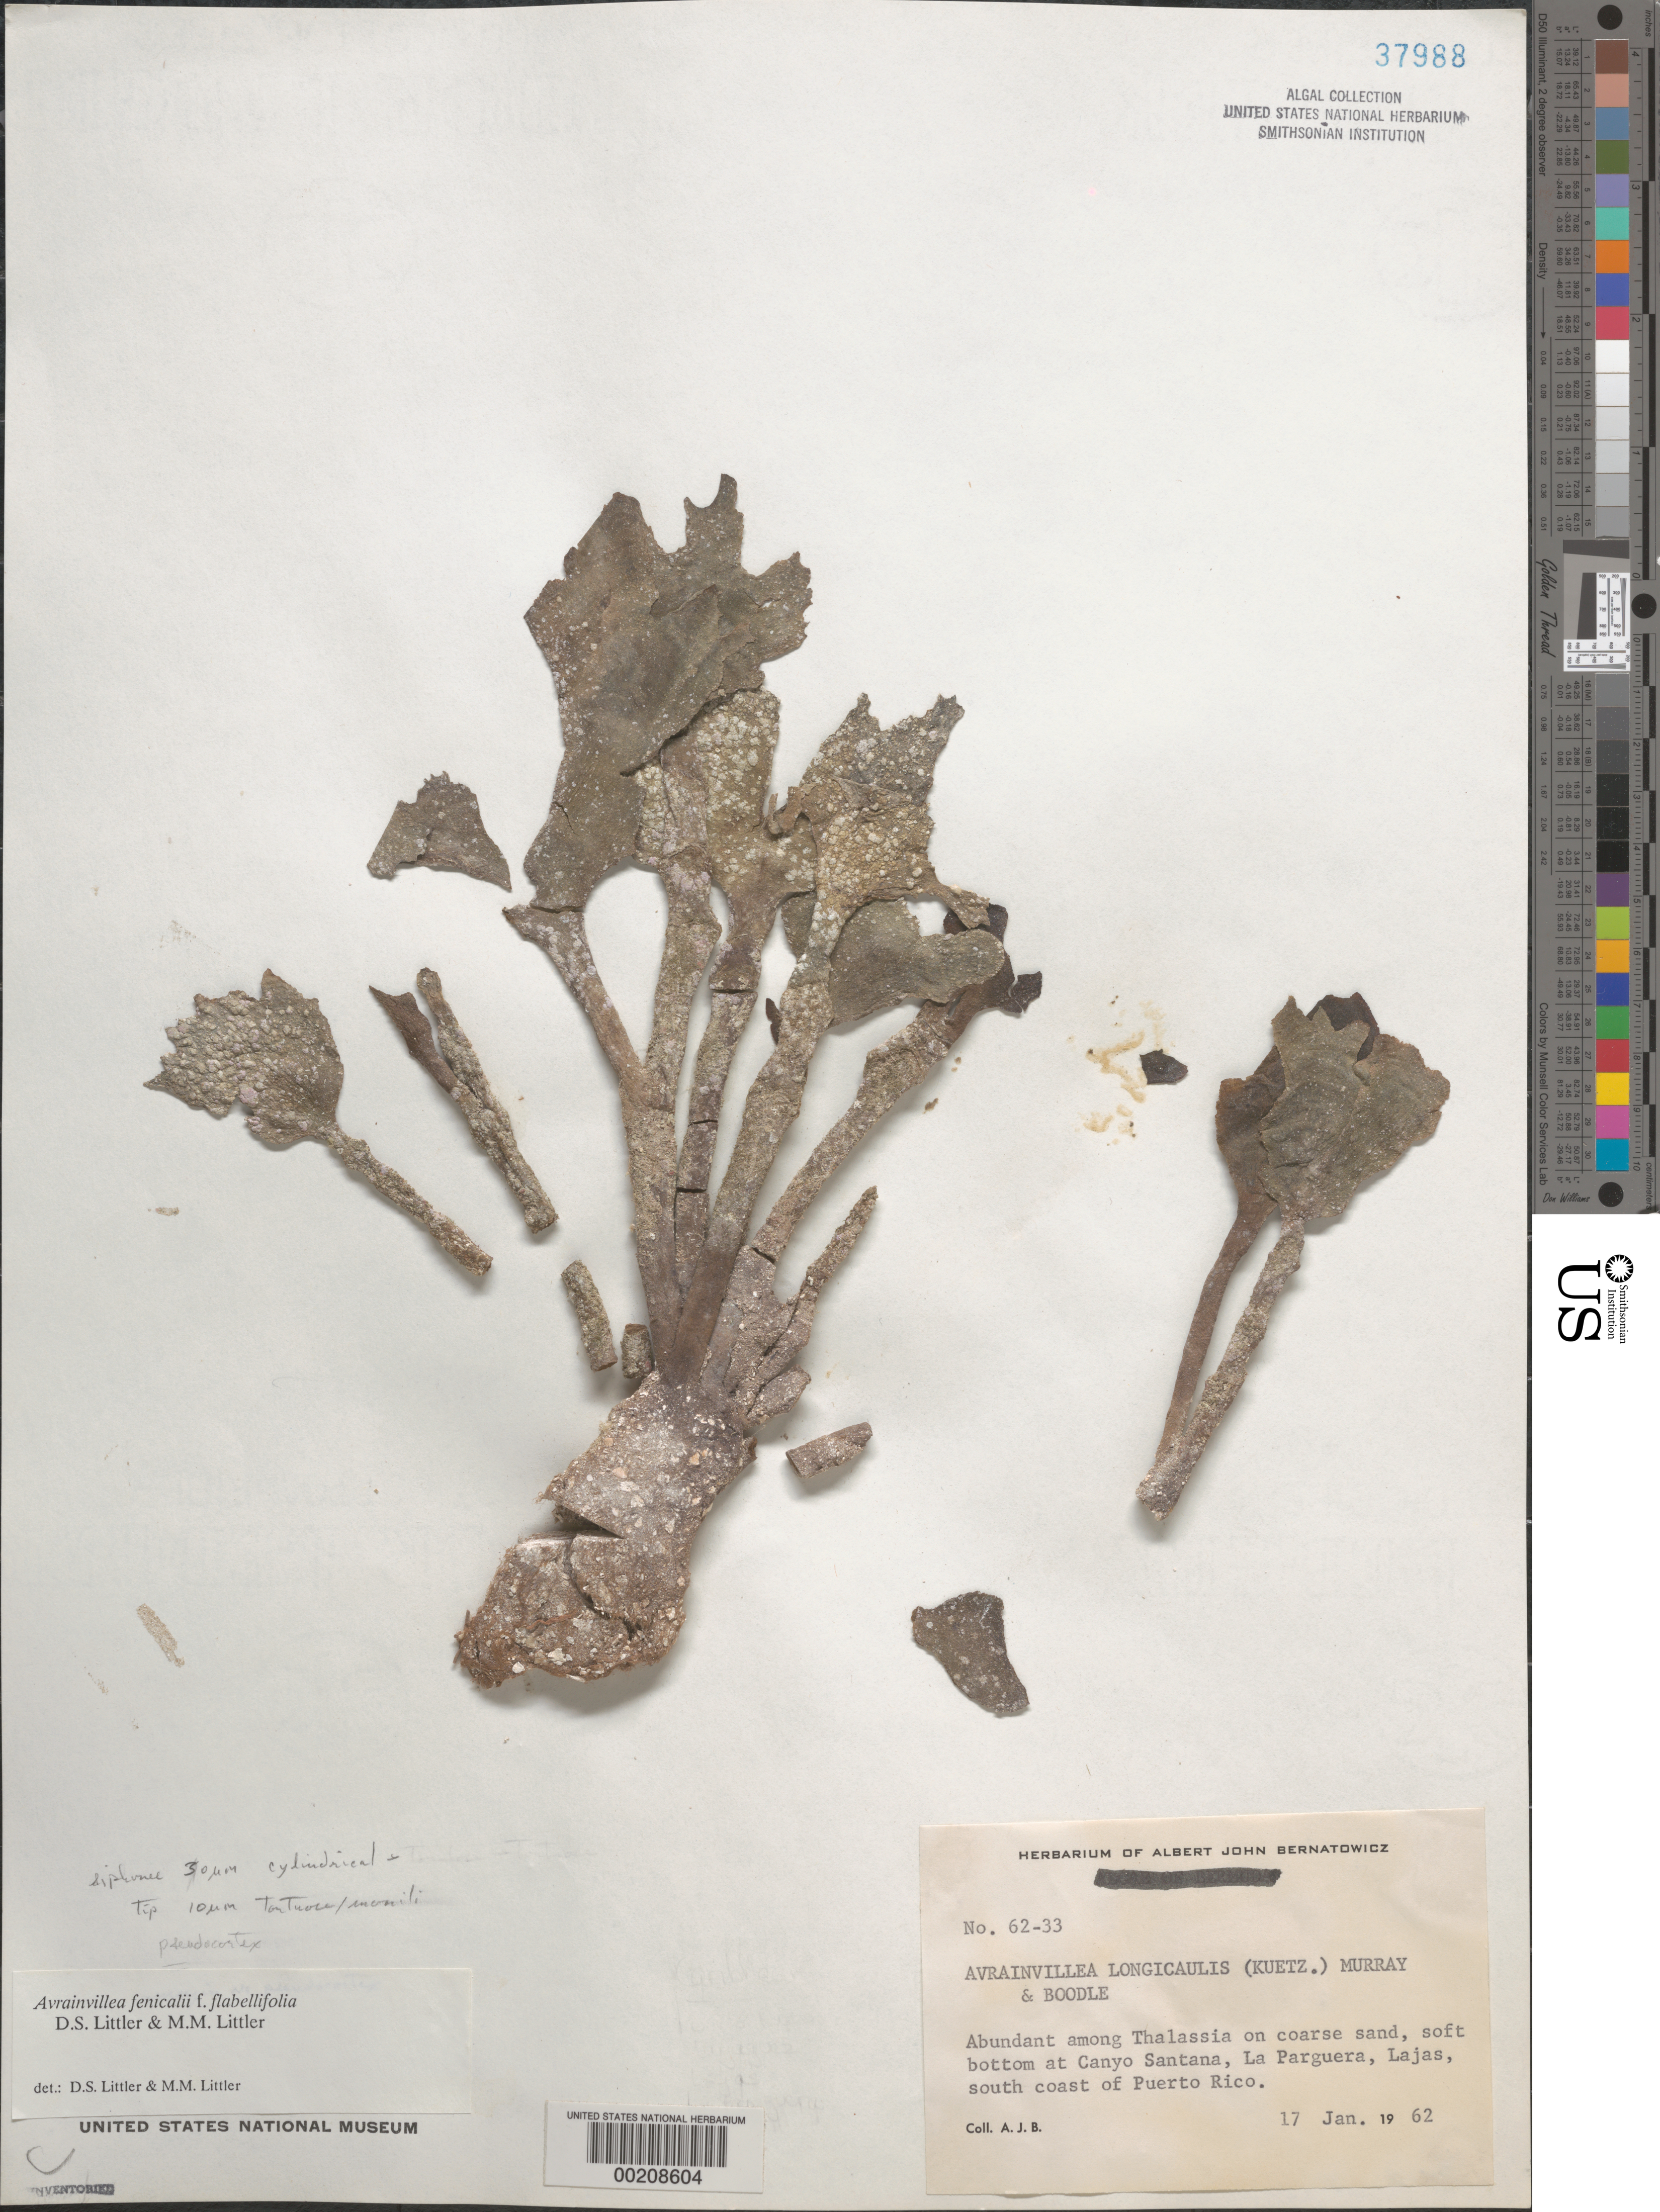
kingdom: Plantae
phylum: Chlorophyta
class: Ulvophyceae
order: Bryopsidales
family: Dichotomosiphonaceae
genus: Avrainvillea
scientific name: Avrainvillea fenicalii f. flabellifolia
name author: D.S. Littler et al. in D.S. Littler & Littler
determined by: Littler, D. S.; Littler, M. M.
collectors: A. Bernatowicz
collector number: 62-33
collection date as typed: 17 Jan 1962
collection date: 1962-01-17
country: Puerto Rico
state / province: Lajas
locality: La Parguera, Canyo Santana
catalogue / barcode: US 37988